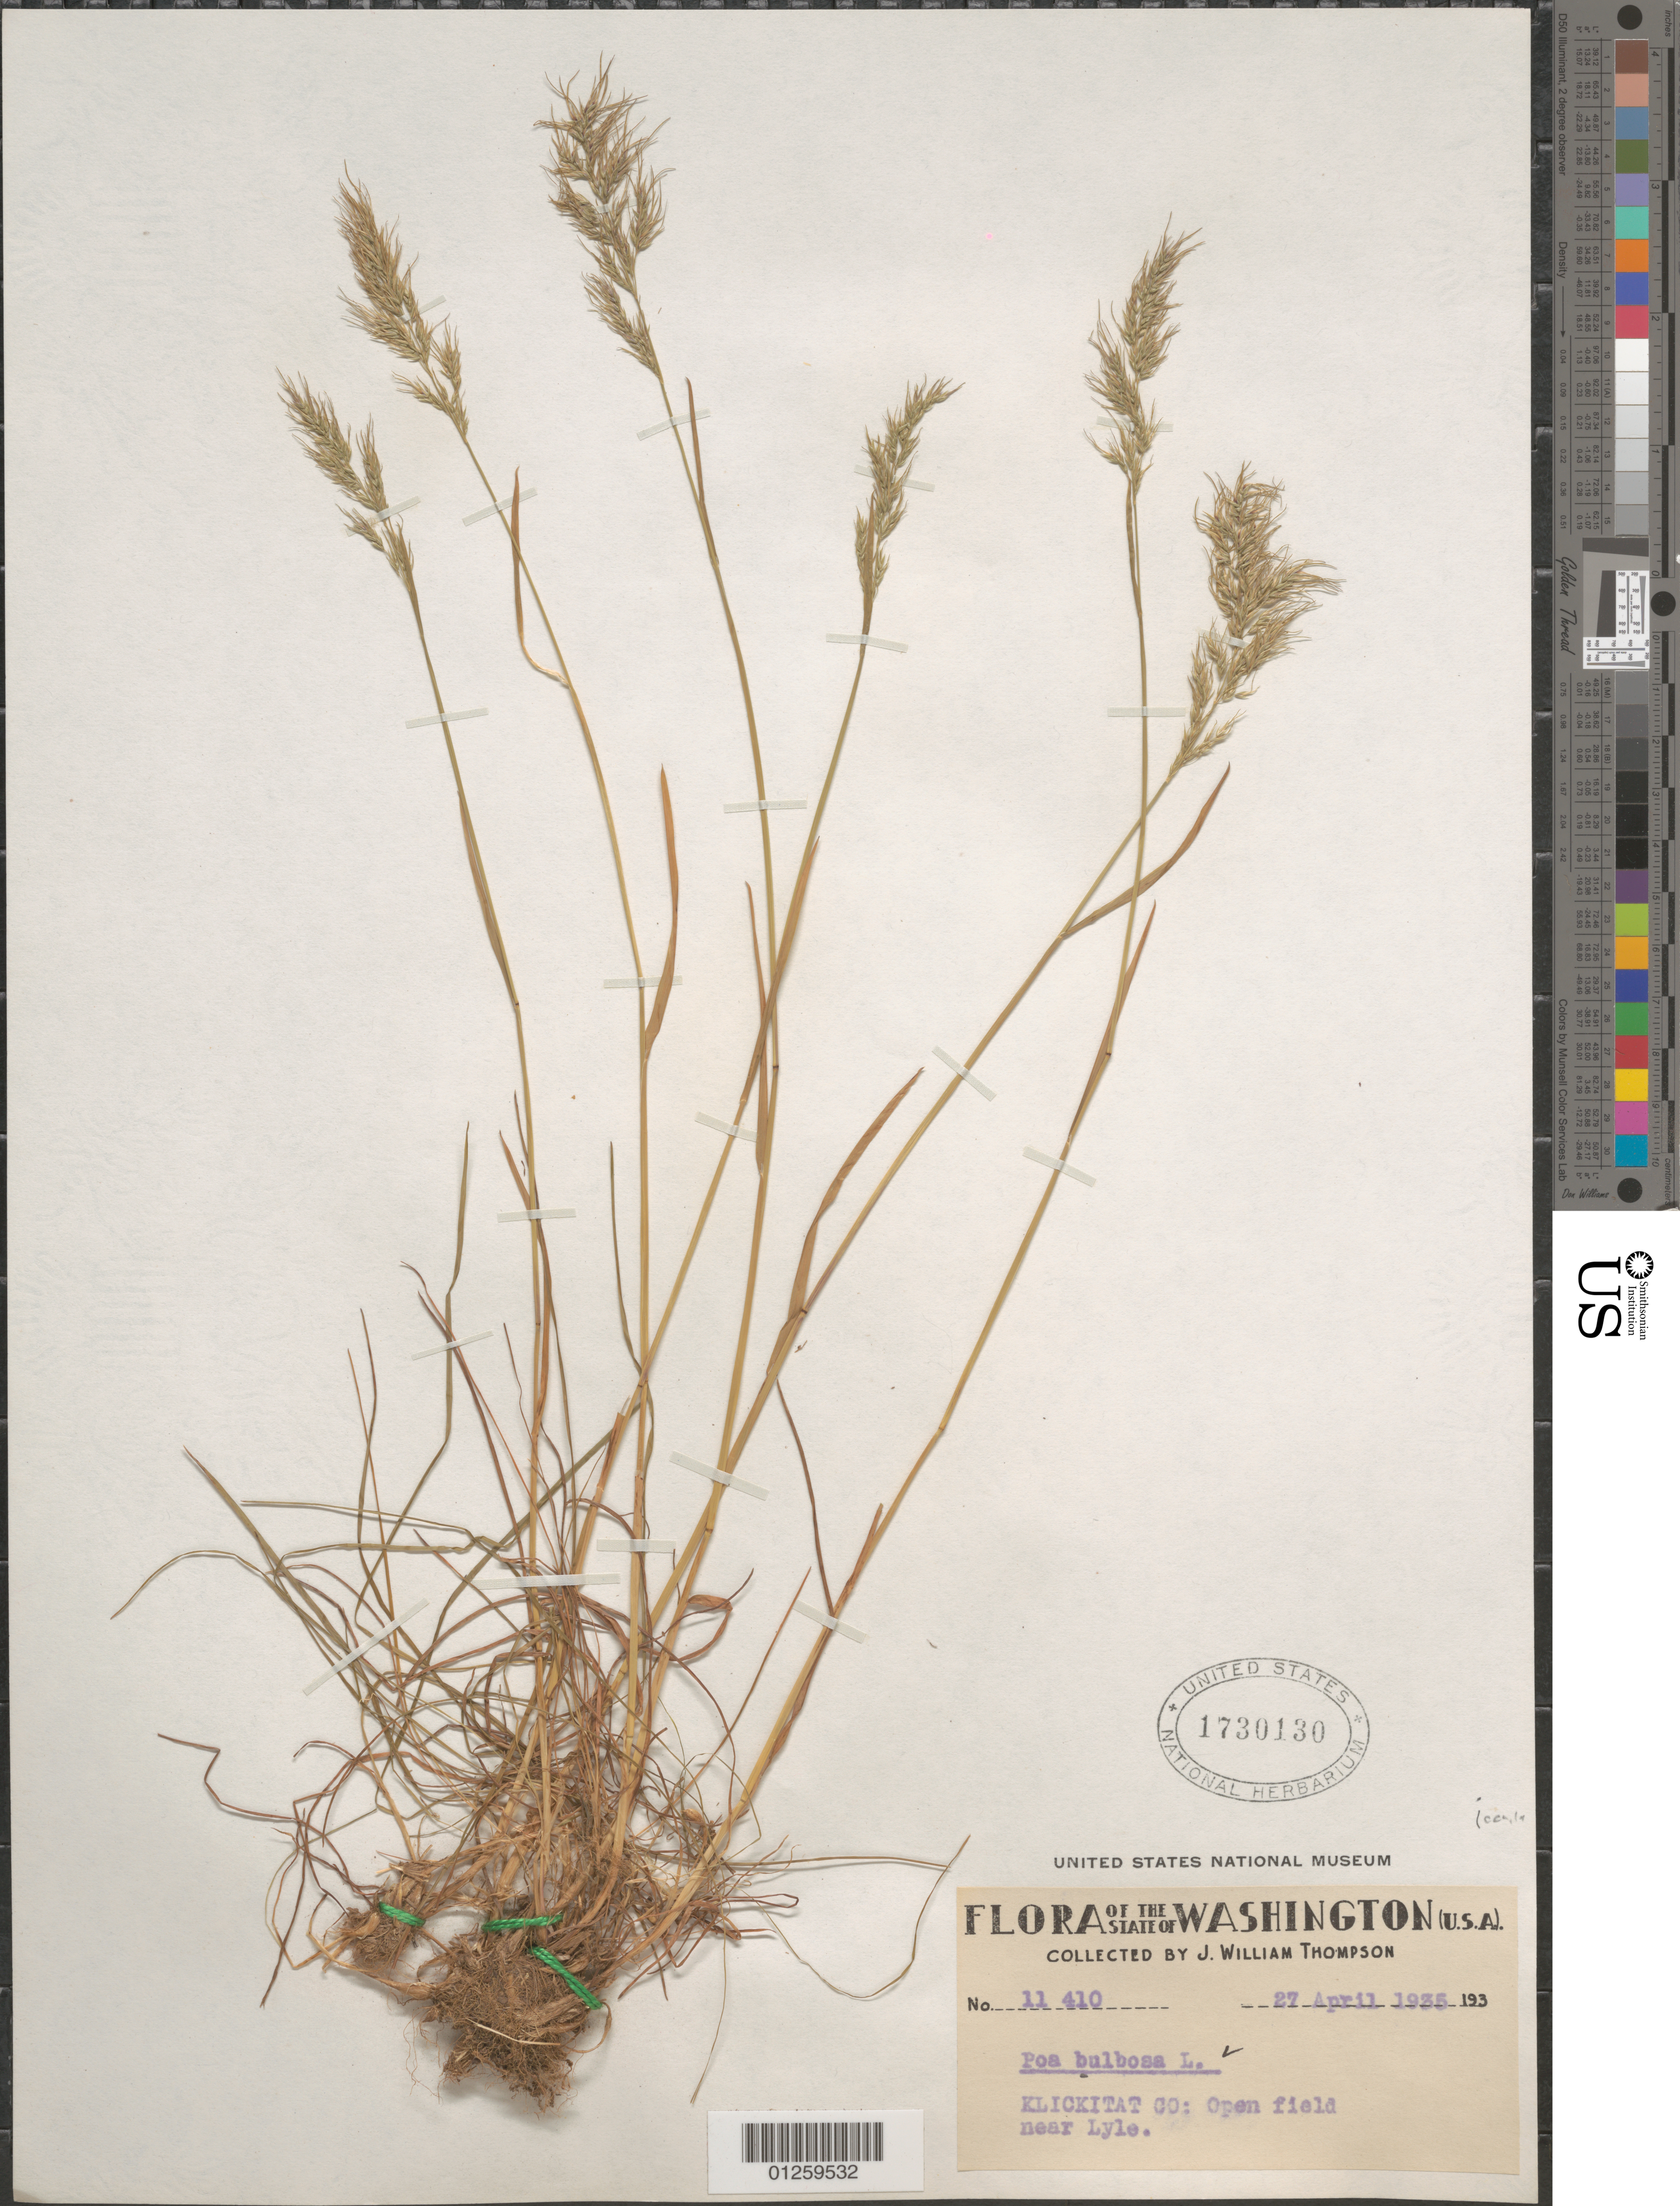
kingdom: Plantae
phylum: Tracheophyta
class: Liliopsida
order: Poales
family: Poaceae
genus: Poa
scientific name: Poa iconia var. iconia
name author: Azn.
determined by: Soreng, Robert J., Research Associate (BOT), Smithsonian Institution - National Museum of Natural History (UNITED STATES)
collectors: J. W. Thompson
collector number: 11 410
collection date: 1935-04-27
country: United States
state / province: Washington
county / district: Klickitat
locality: open field near Lyle.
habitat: open field near Lyle.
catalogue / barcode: US 1730130